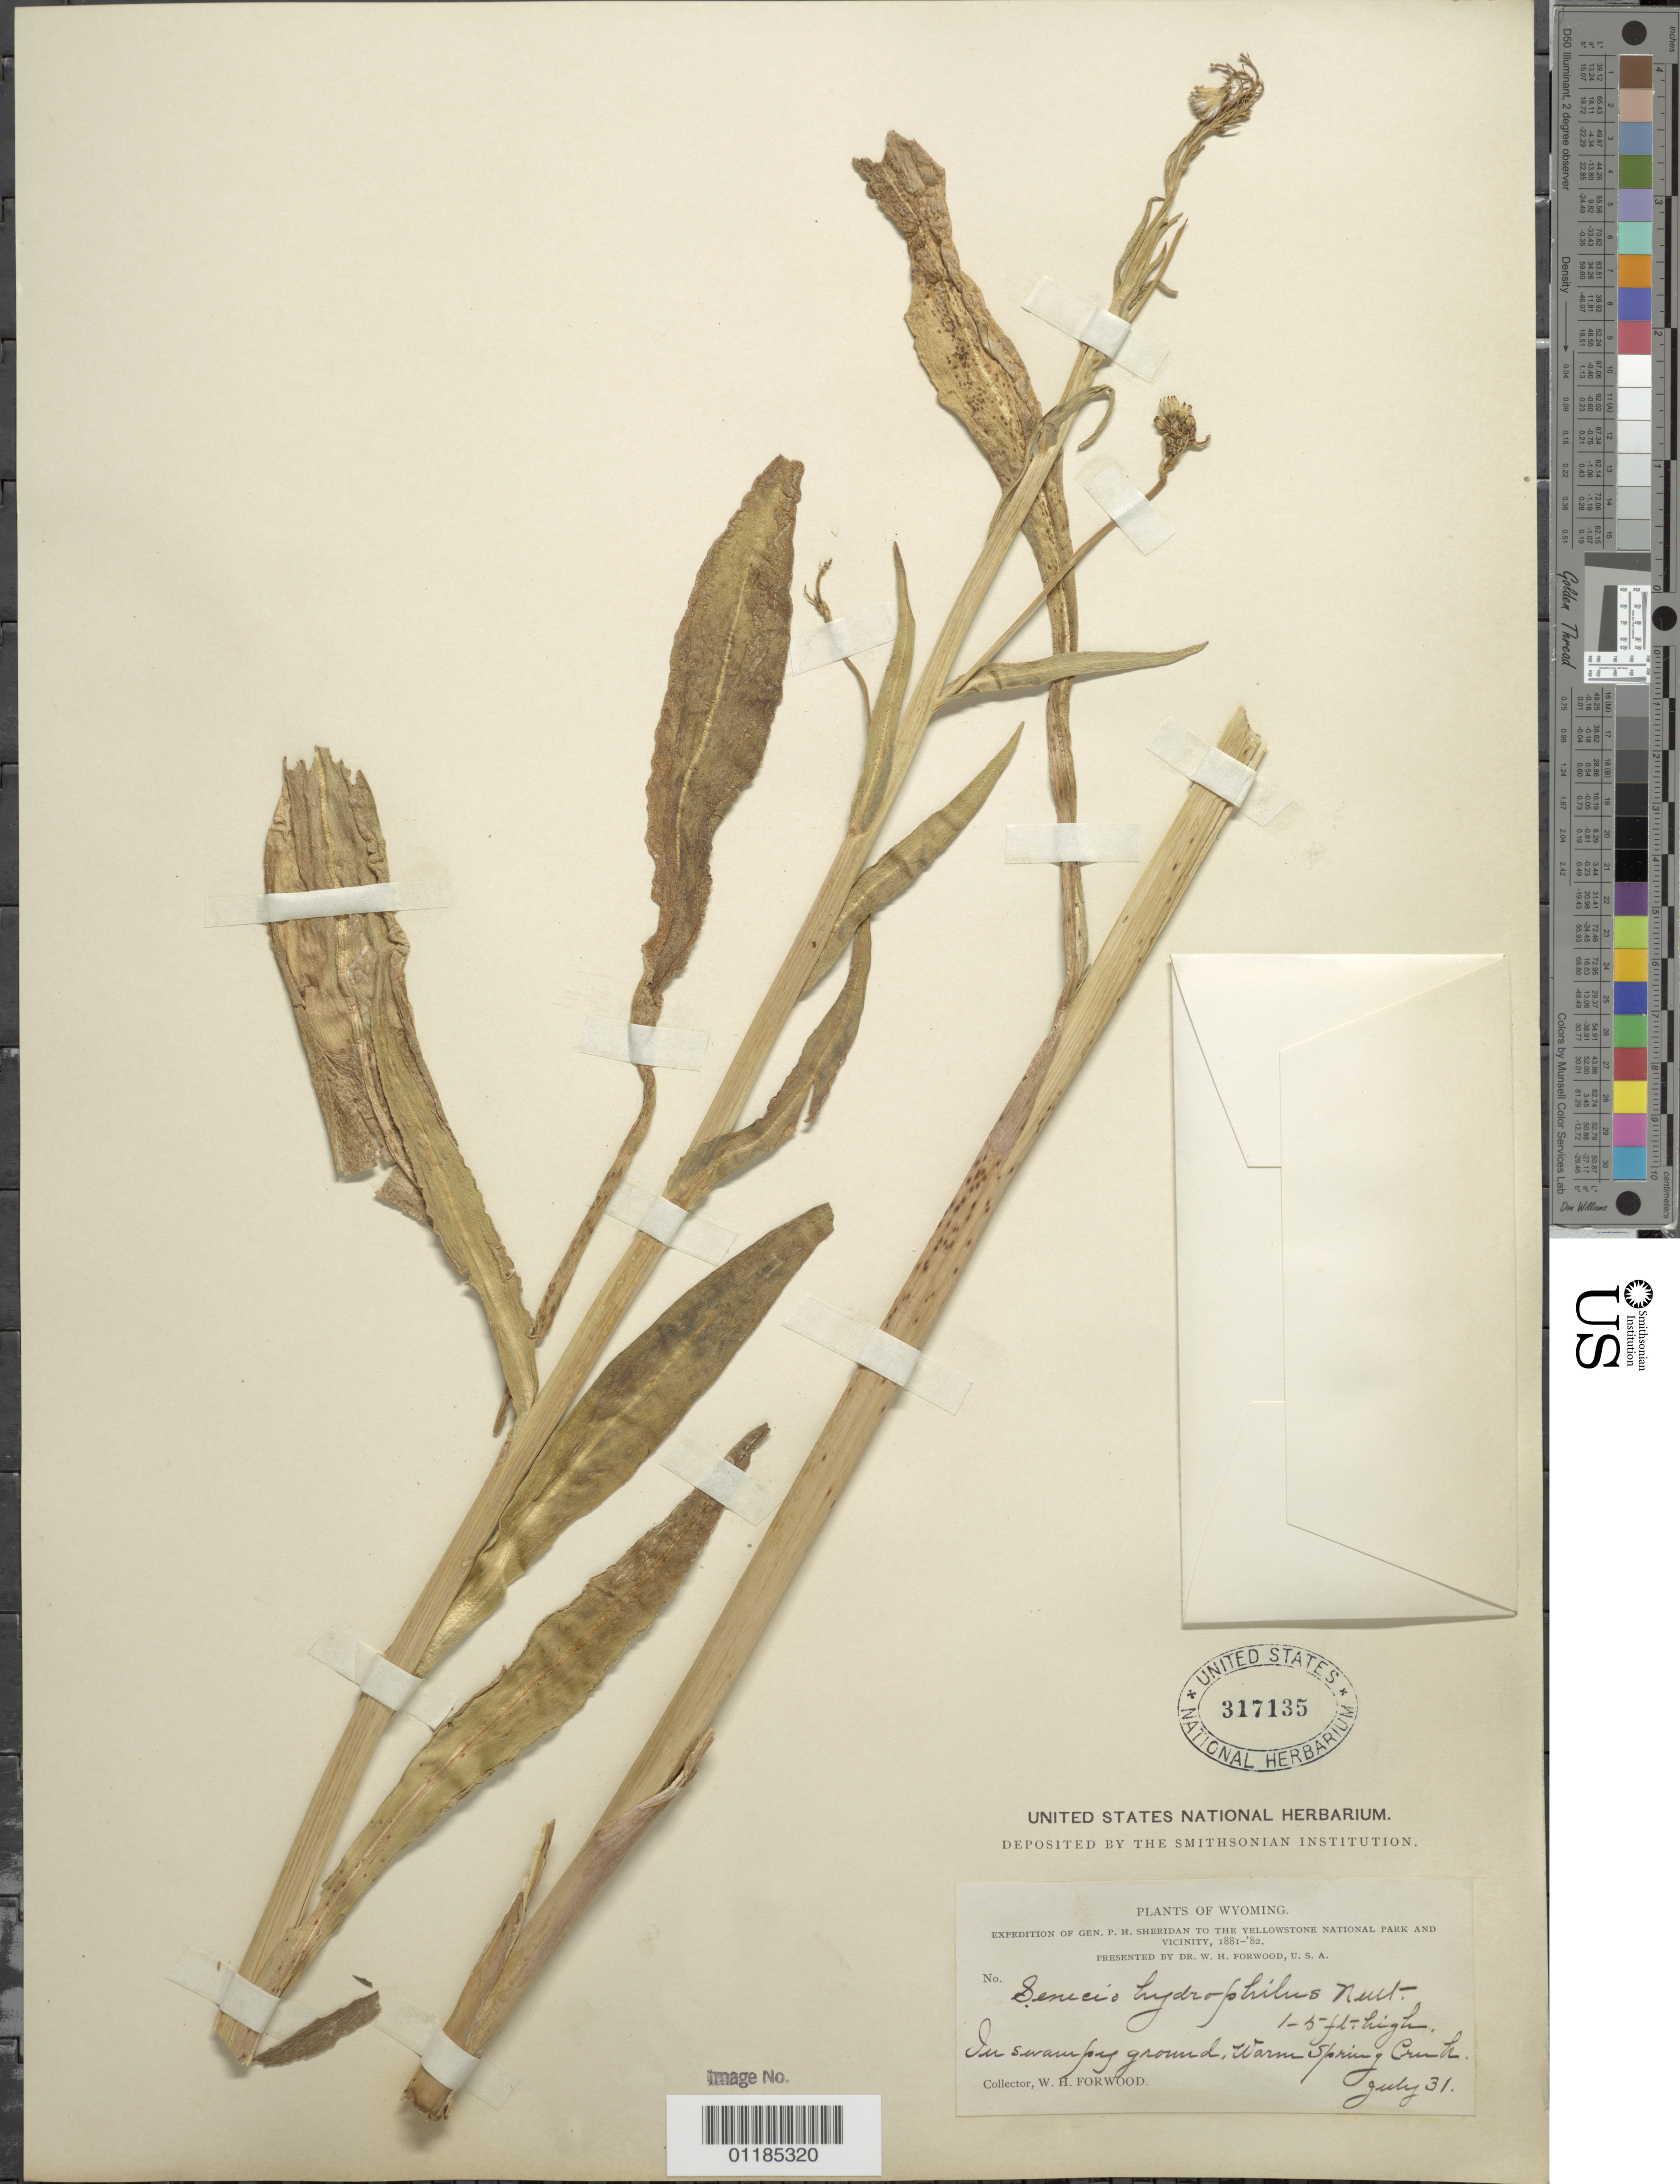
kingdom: Plantae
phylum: Tracheophyta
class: Magnoliopsida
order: Asterales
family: Asteraceae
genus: Senecio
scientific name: Senecio hydrophilus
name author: Nutt.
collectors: W. Forwood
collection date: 1881-07-31 or 1882-07-31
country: United States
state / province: Wyoming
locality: Warm Spring Creek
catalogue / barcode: US 317135